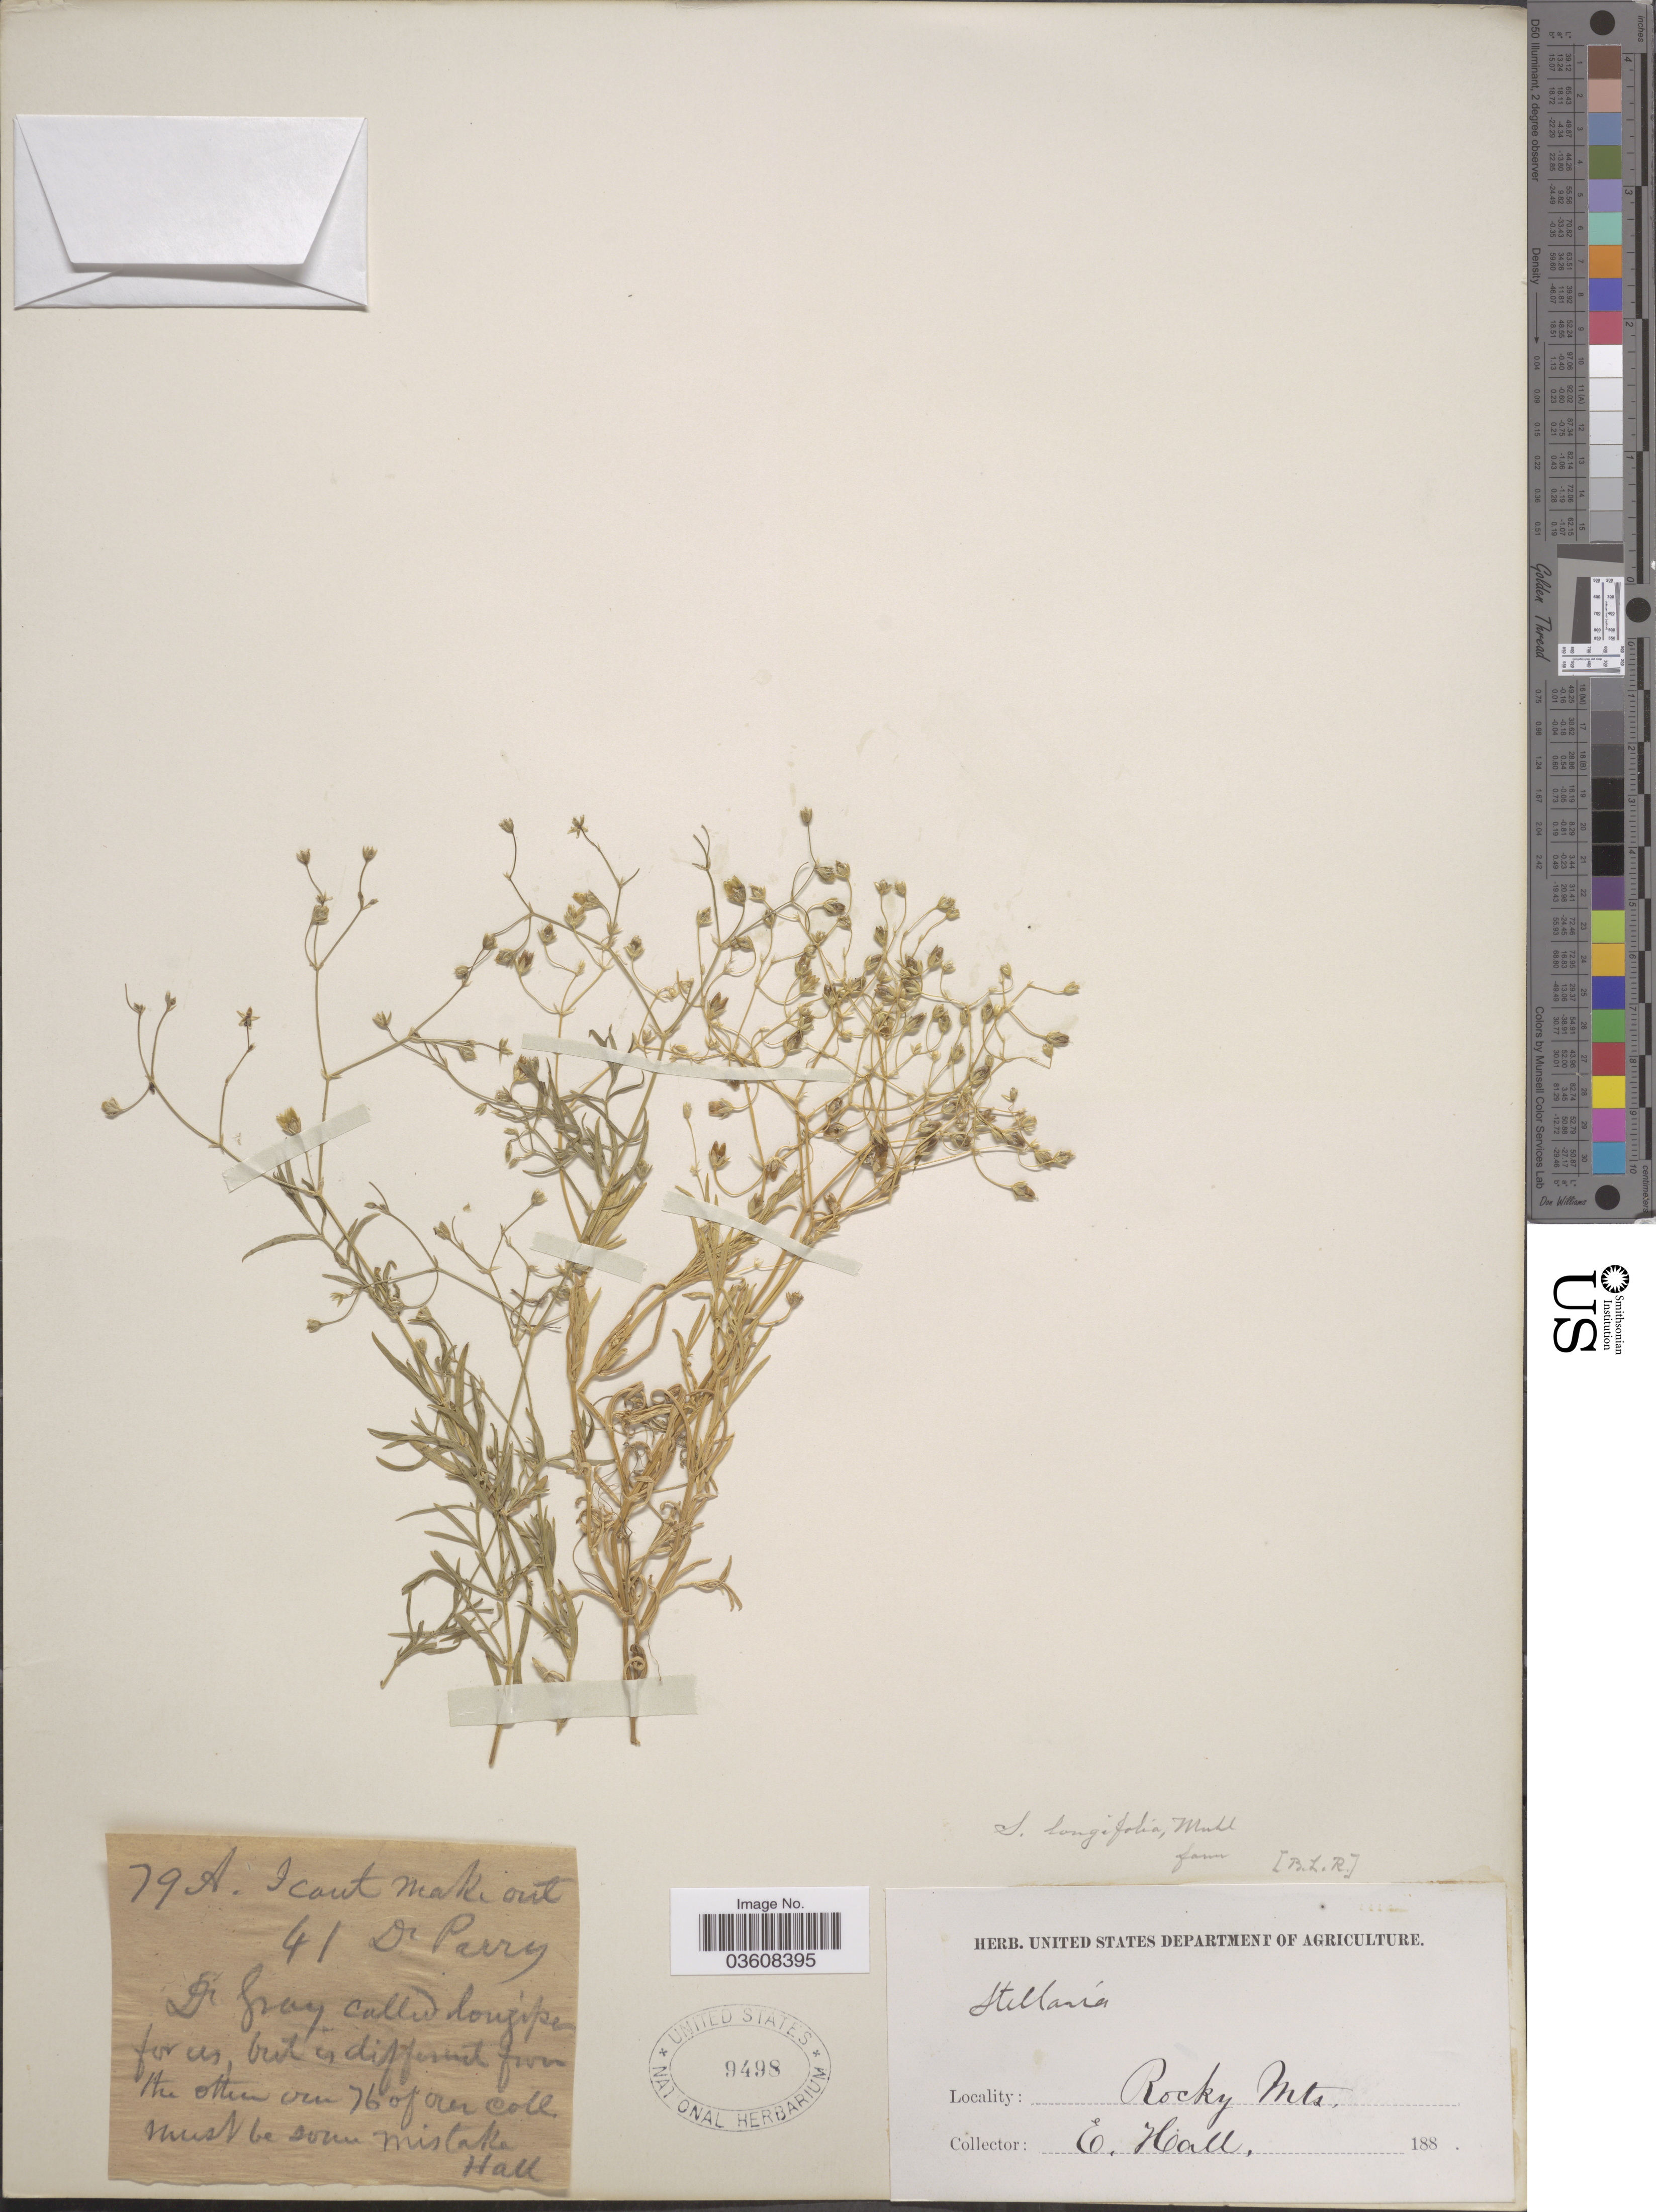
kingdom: Plantae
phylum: Tracheophyta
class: Magnoliopsida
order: Caryophyllales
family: Caryophyllaceae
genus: Stellaria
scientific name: Stellaria longifolia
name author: Muhl. ex Willd.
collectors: E. Hall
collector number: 79A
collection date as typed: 188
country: United States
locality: Rocky Mts.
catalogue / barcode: US 9498